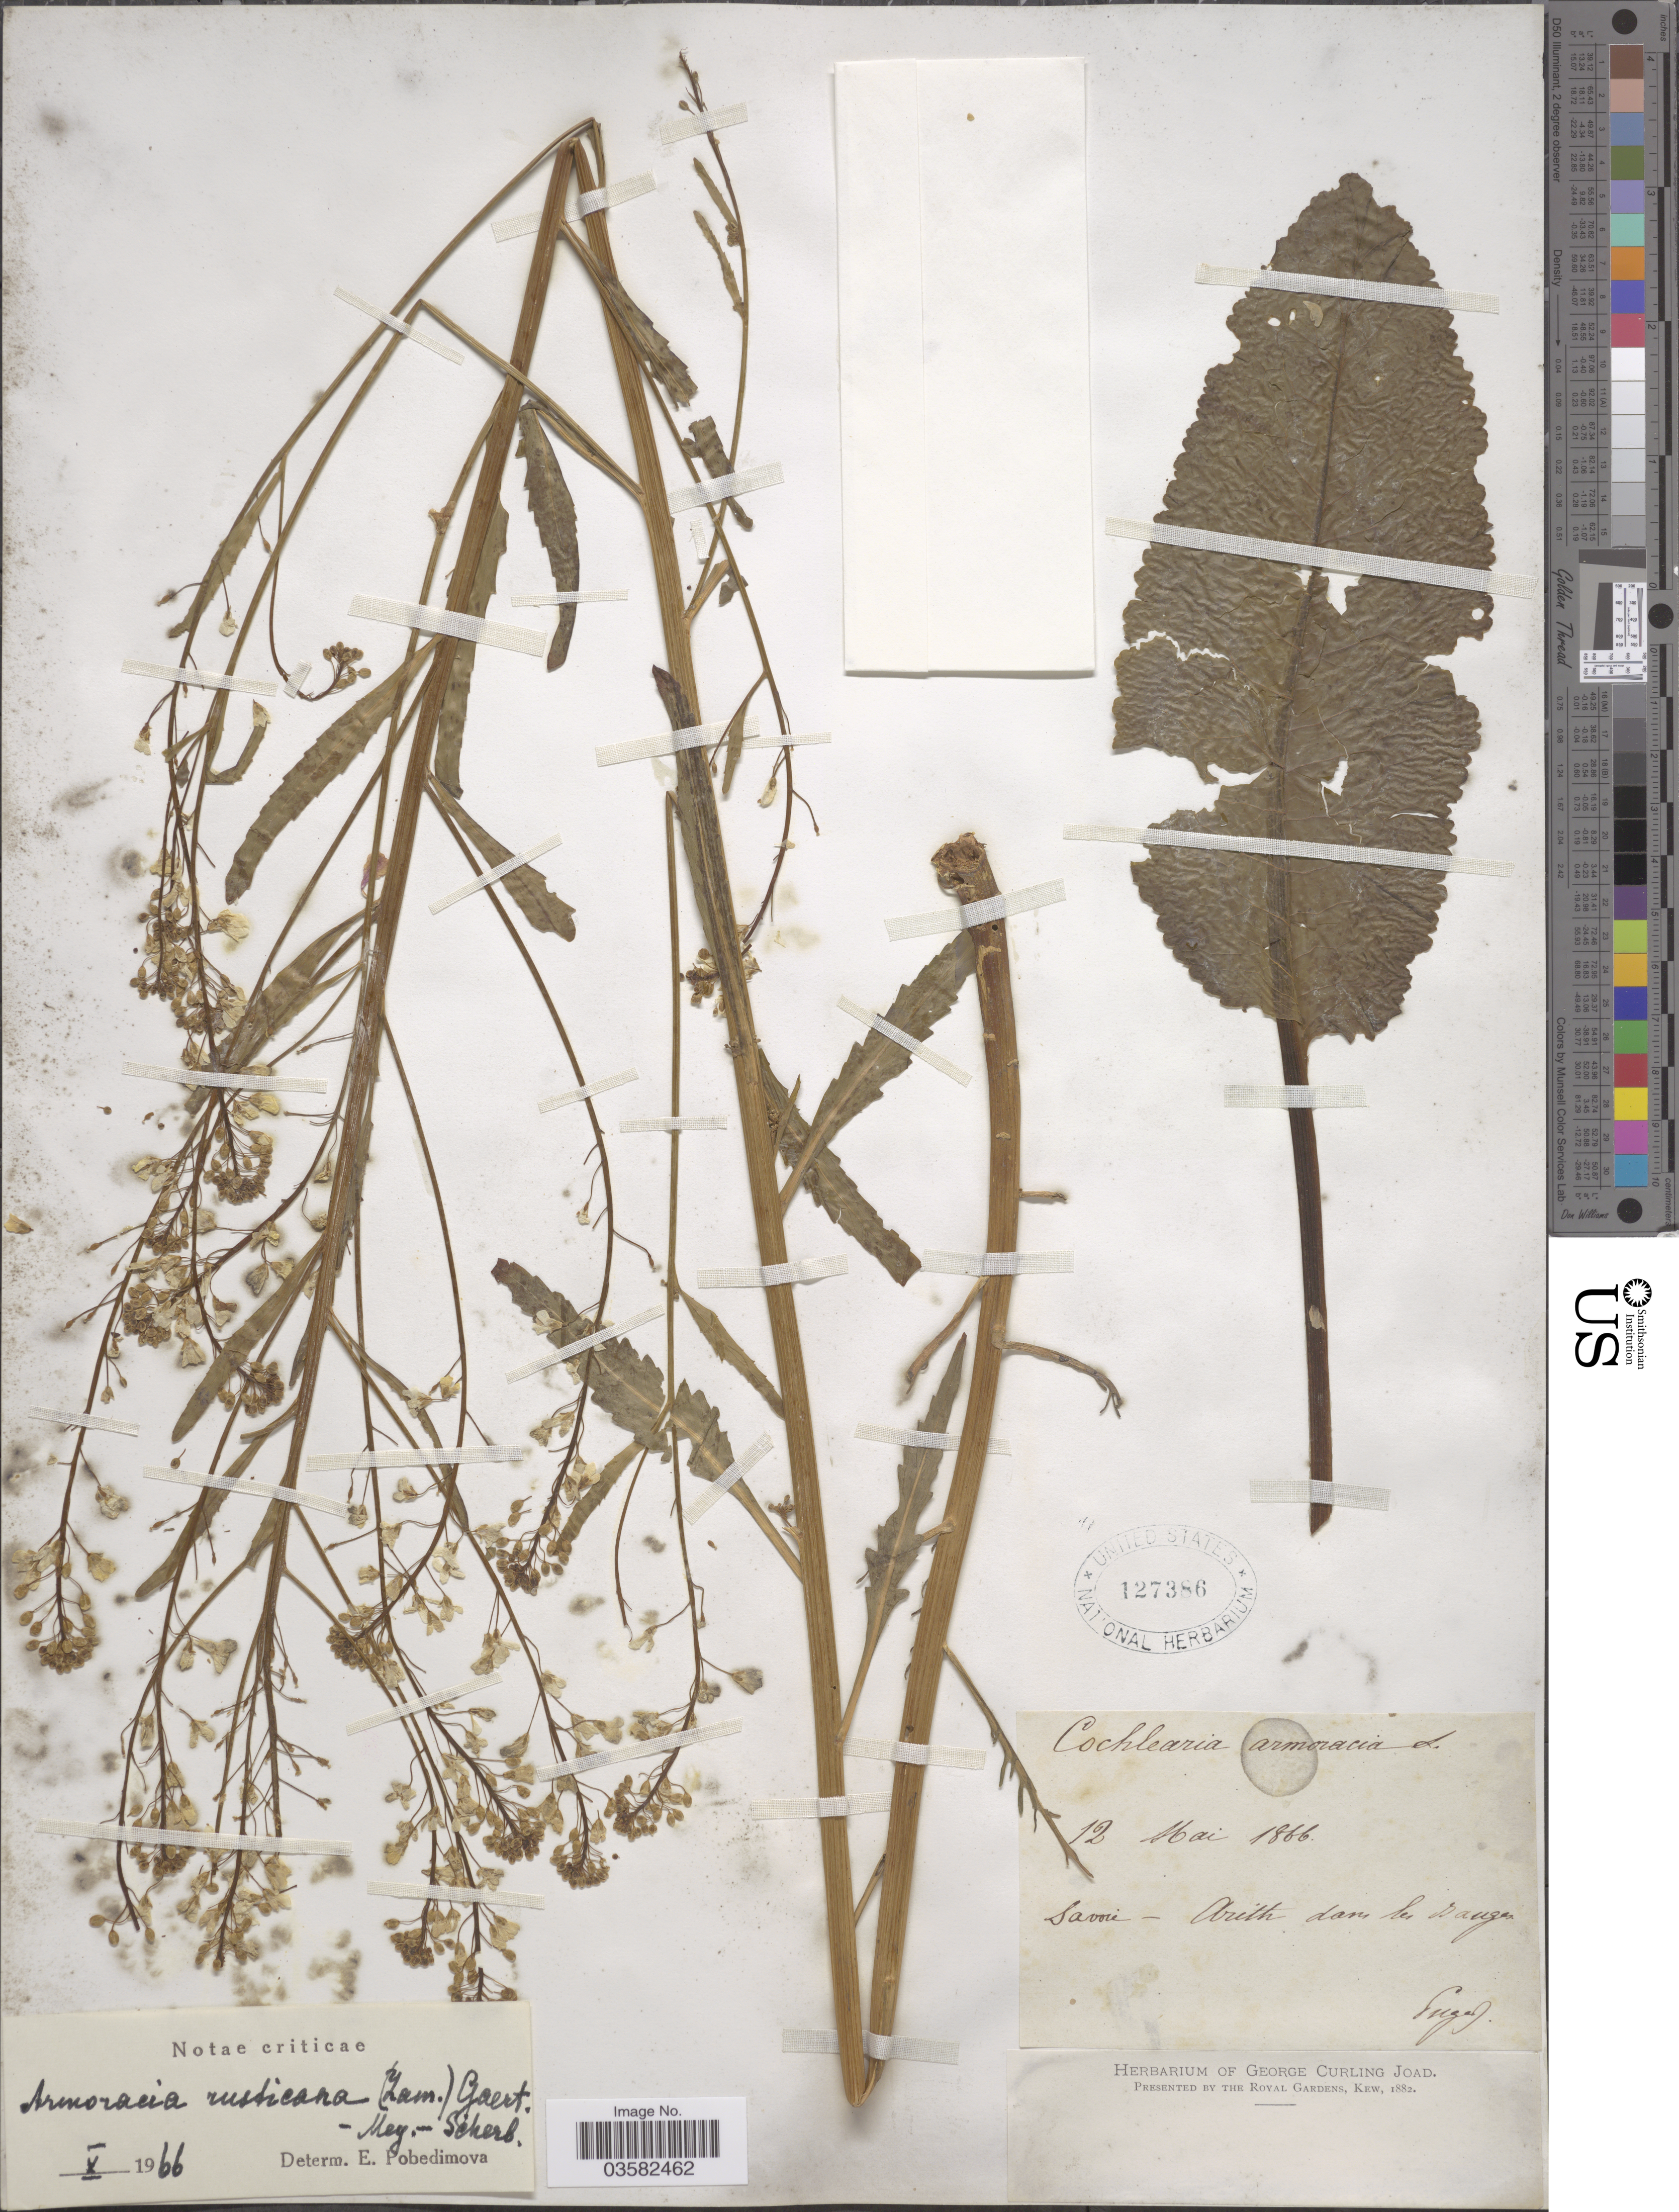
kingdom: Plantae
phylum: Tracheophyta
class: Magnoliopsida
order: Brassicales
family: Brassicaceae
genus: Cochlearia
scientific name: Cochlearia rusticana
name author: Lam.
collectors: -. Puget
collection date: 1866-05-12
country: France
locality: Savoie - Arith dans les rangen [interpreted].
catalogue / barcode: US 127386